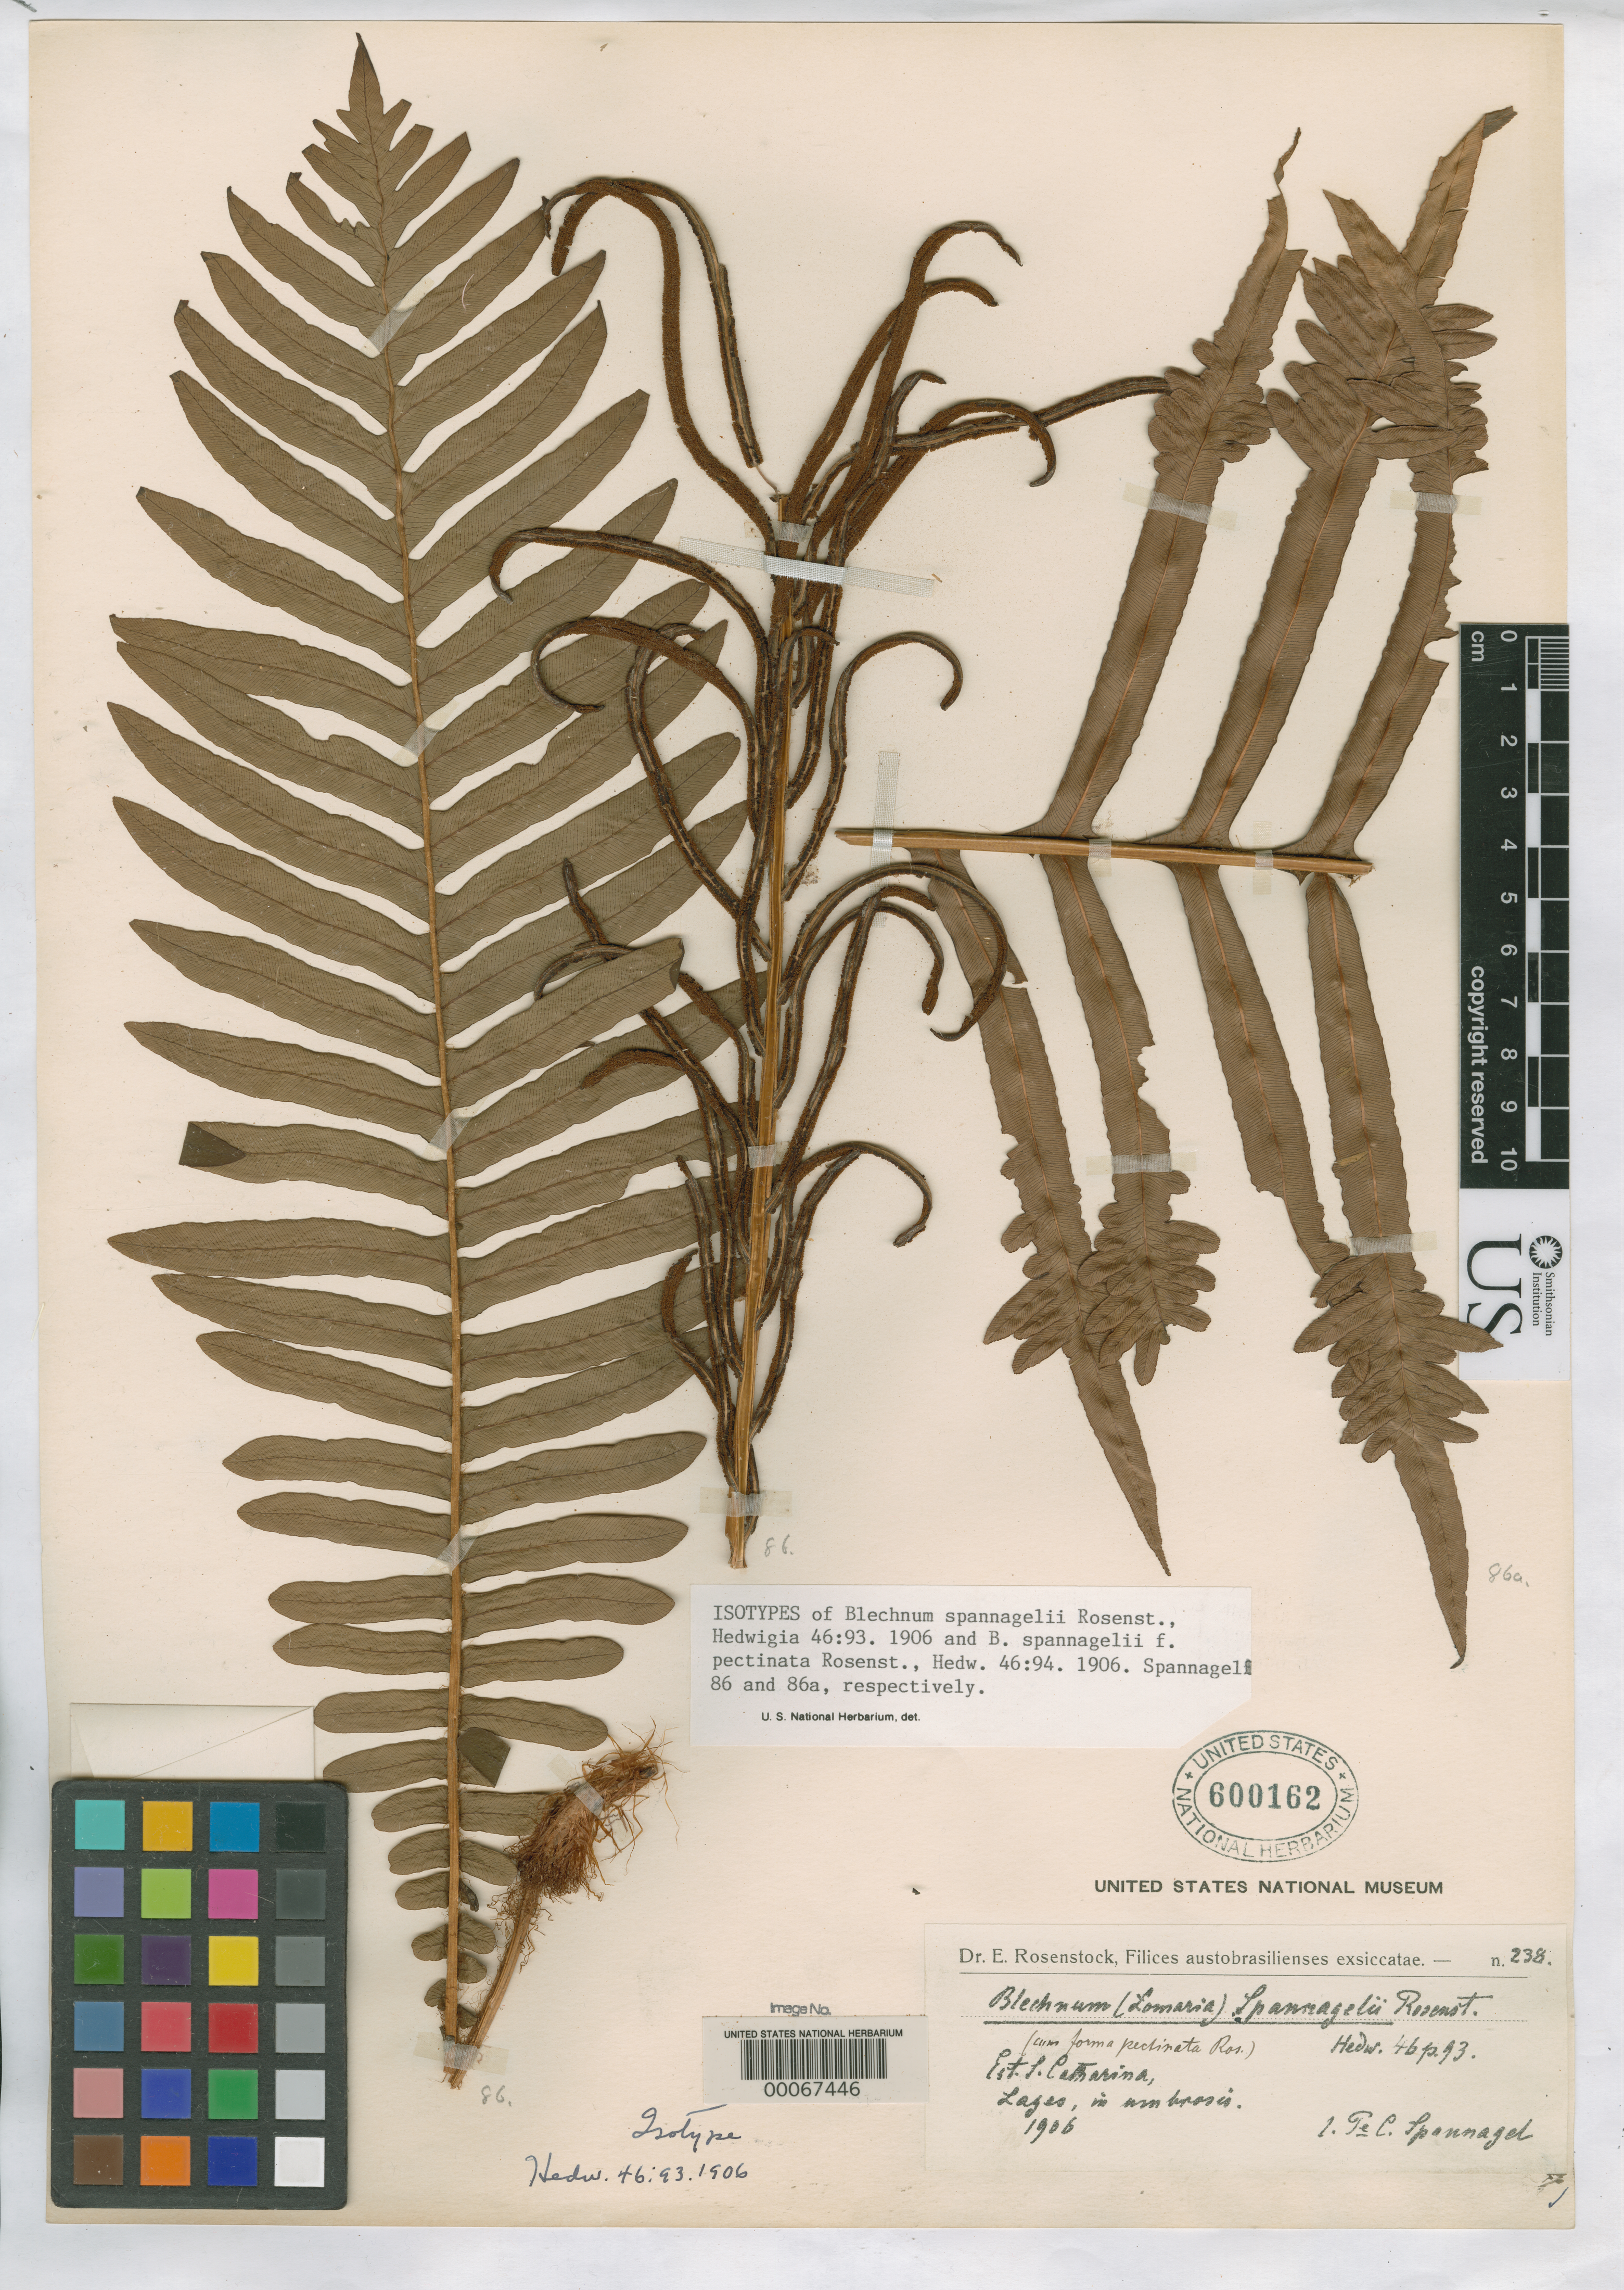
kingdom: Plantae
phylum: Tracheophyta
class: Polypodiopsida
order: Polypodiales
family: Blechnaceae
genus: Blechnum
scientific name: Blechnum spannagelii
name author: Rosenst.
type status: Type Collection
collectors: C. Spannagel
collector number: Rosenstock Exs. 238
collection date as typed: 1906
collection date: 1906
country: Brazil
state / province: Minas Gerais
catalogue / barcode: US 600162